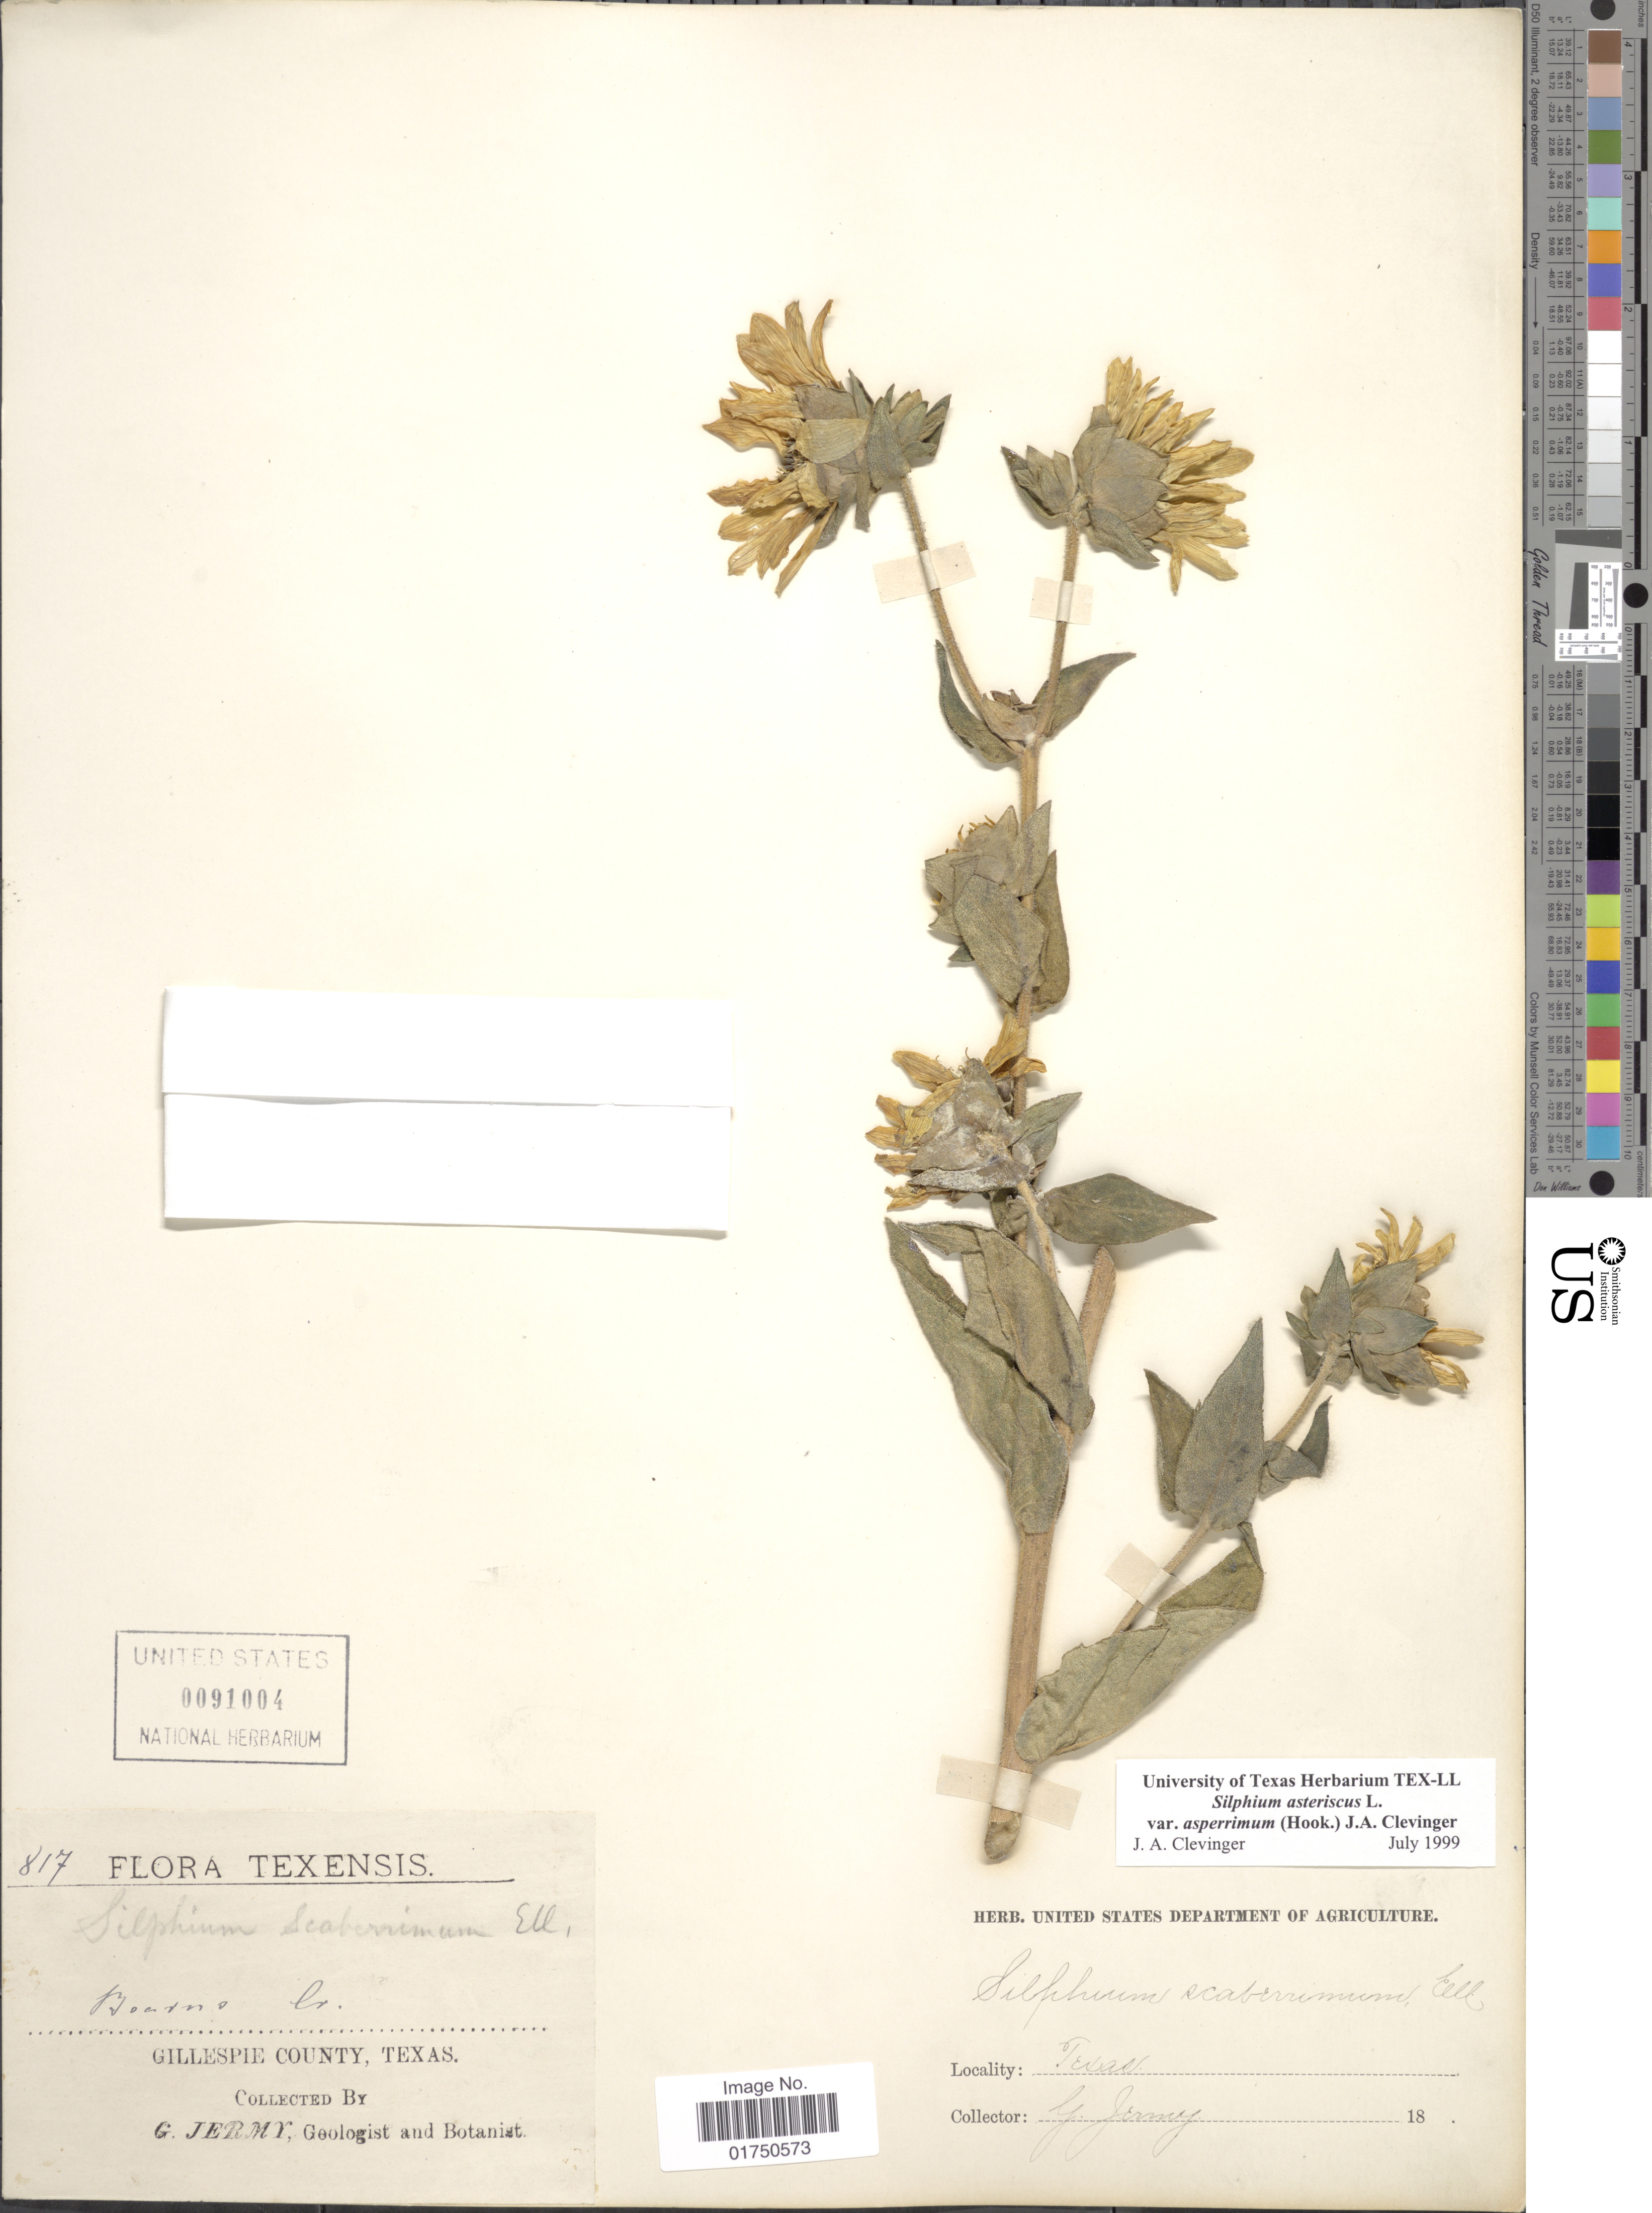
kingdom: Plantae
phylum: Tracheophyta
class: Magnoliopsida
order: Asterales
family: Asteraceae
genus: Silphium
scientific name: Silphium asteriscus var. asperrimum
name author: (Hook.) Clevinger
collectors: G. Jermy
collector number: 817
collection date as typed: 18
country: United States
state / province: Texas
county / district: Gillespie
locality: Barons Cr. Gillespie County,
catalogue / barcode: US 91004